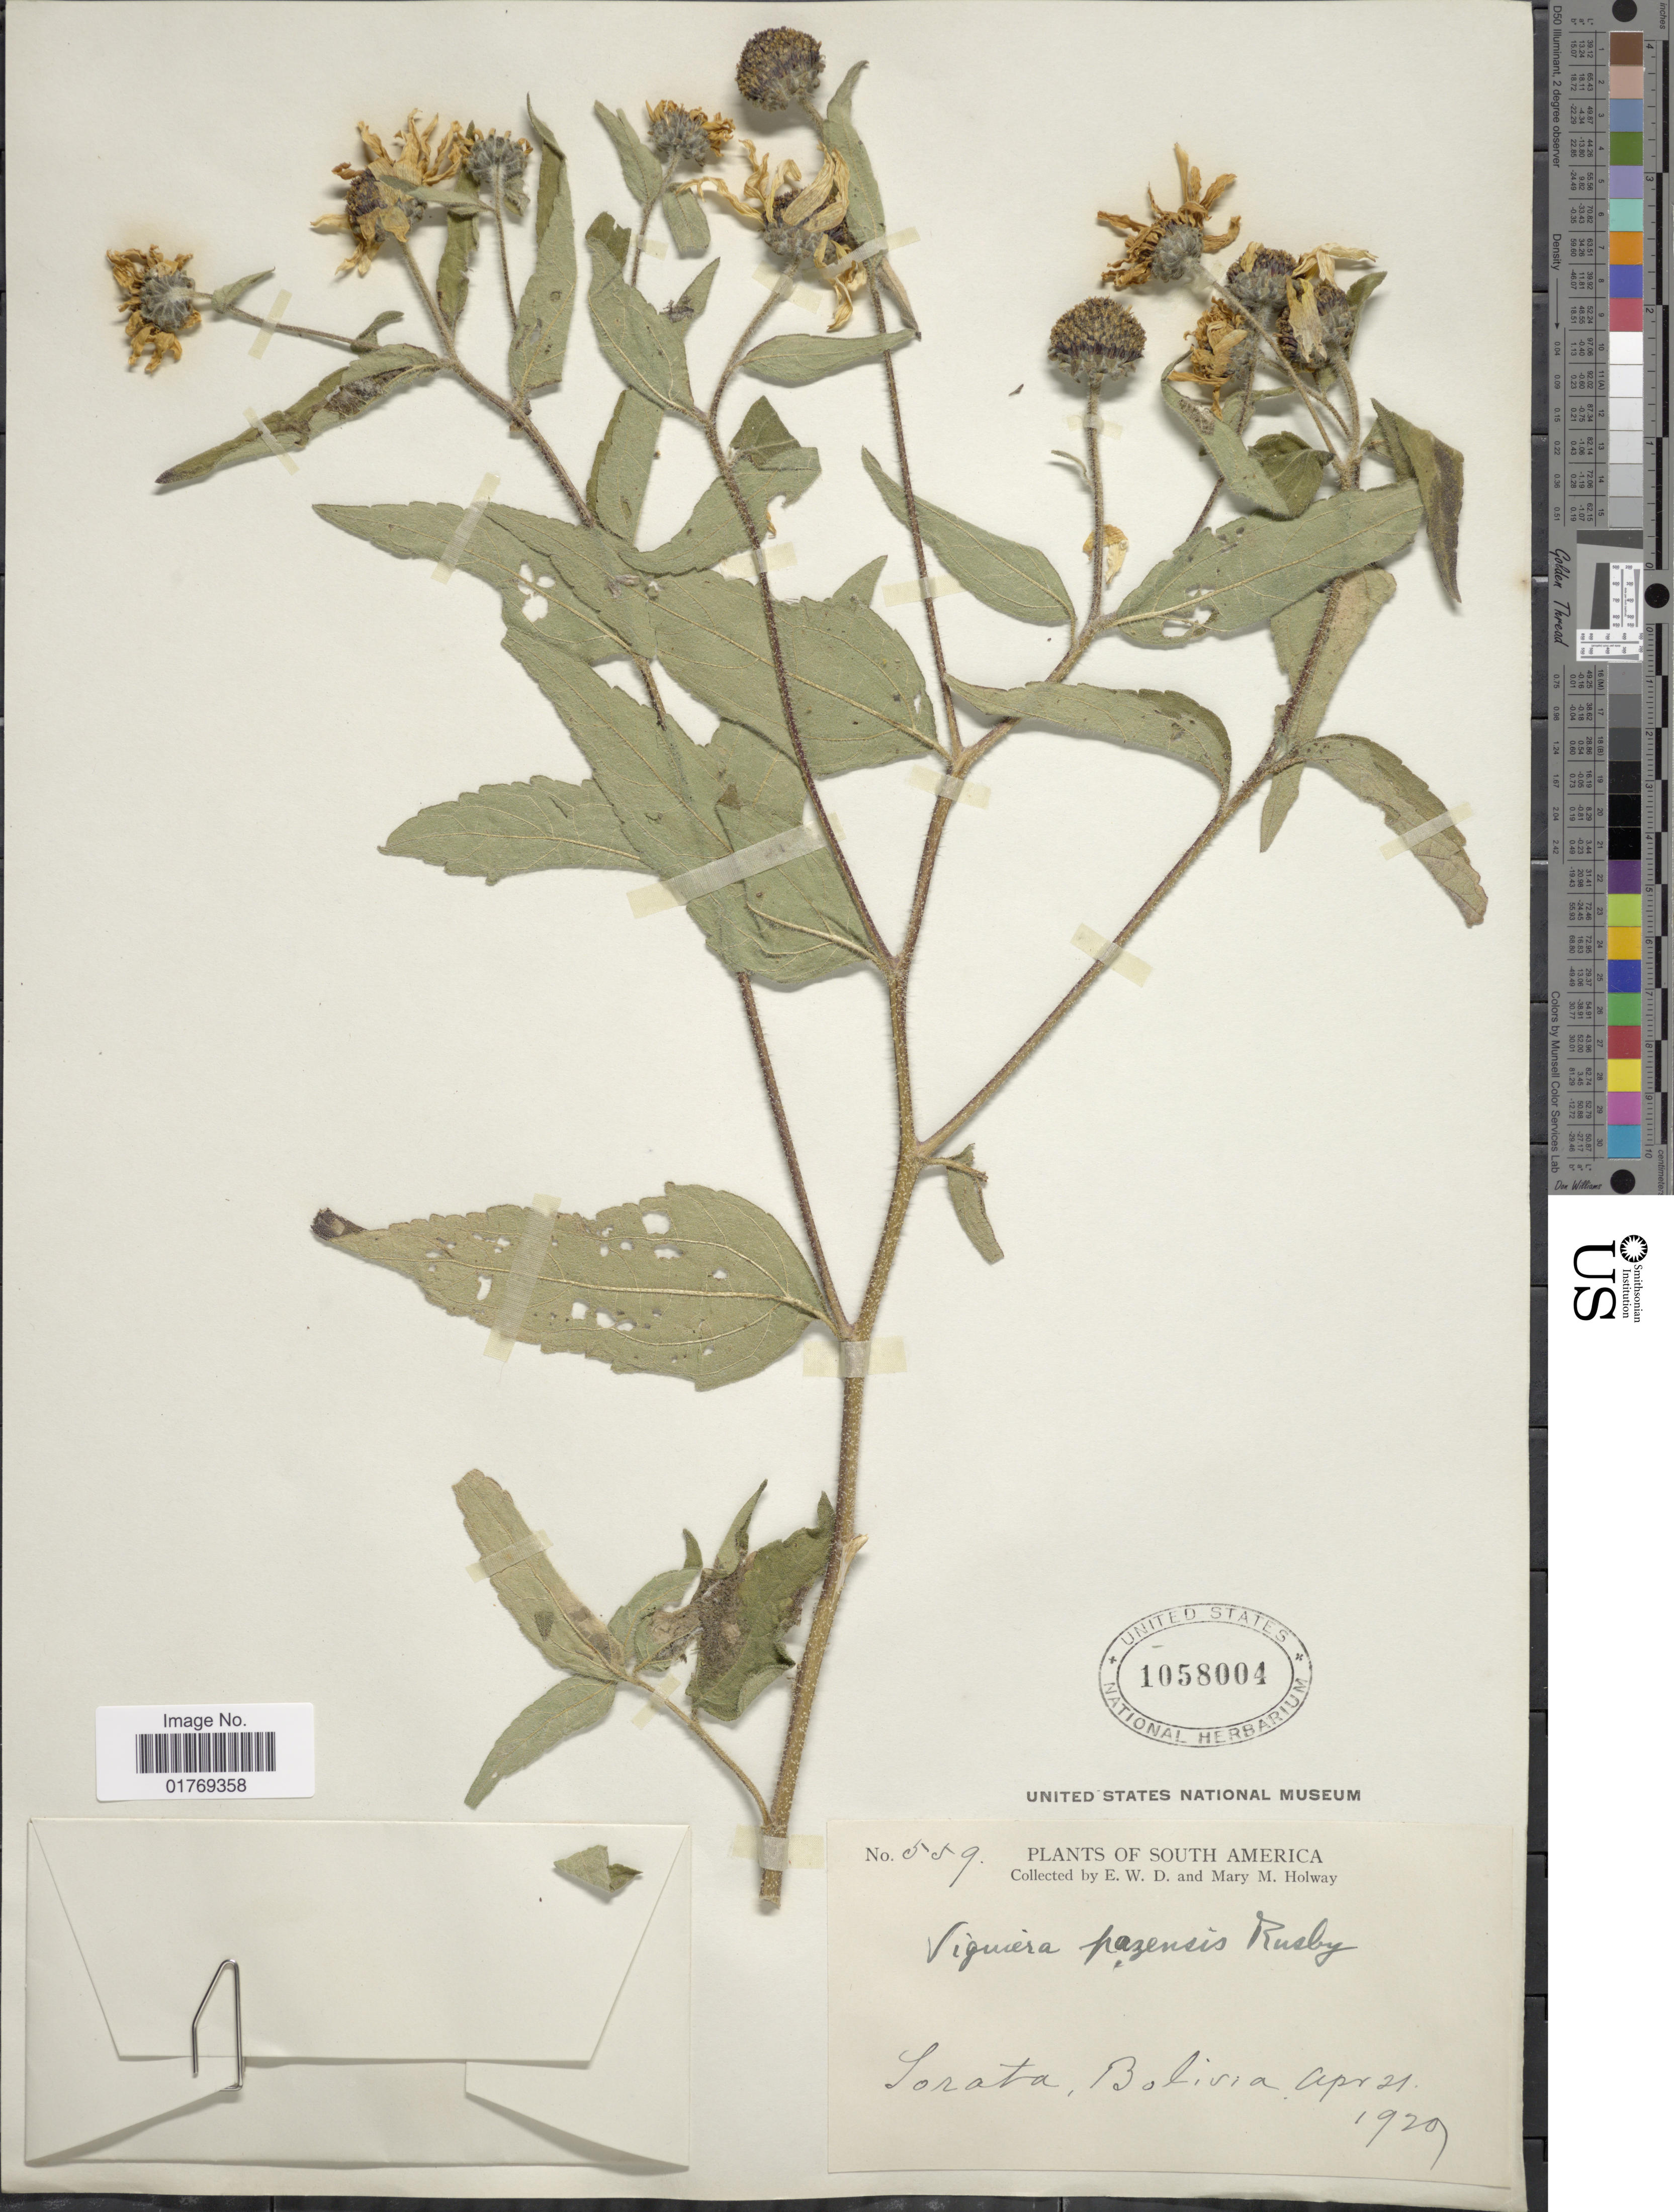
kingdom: Plantae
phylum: Tracheophyta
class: Magnoliopsida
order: Asterales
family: Asteraceae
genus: Viguiera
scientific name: Viguiera sp.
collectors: E. W. D. Holway & M. M. Holway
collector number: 559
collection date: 1929-04-21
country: Bolivia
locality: Sorata, Bolivia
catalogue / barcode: US 1058004